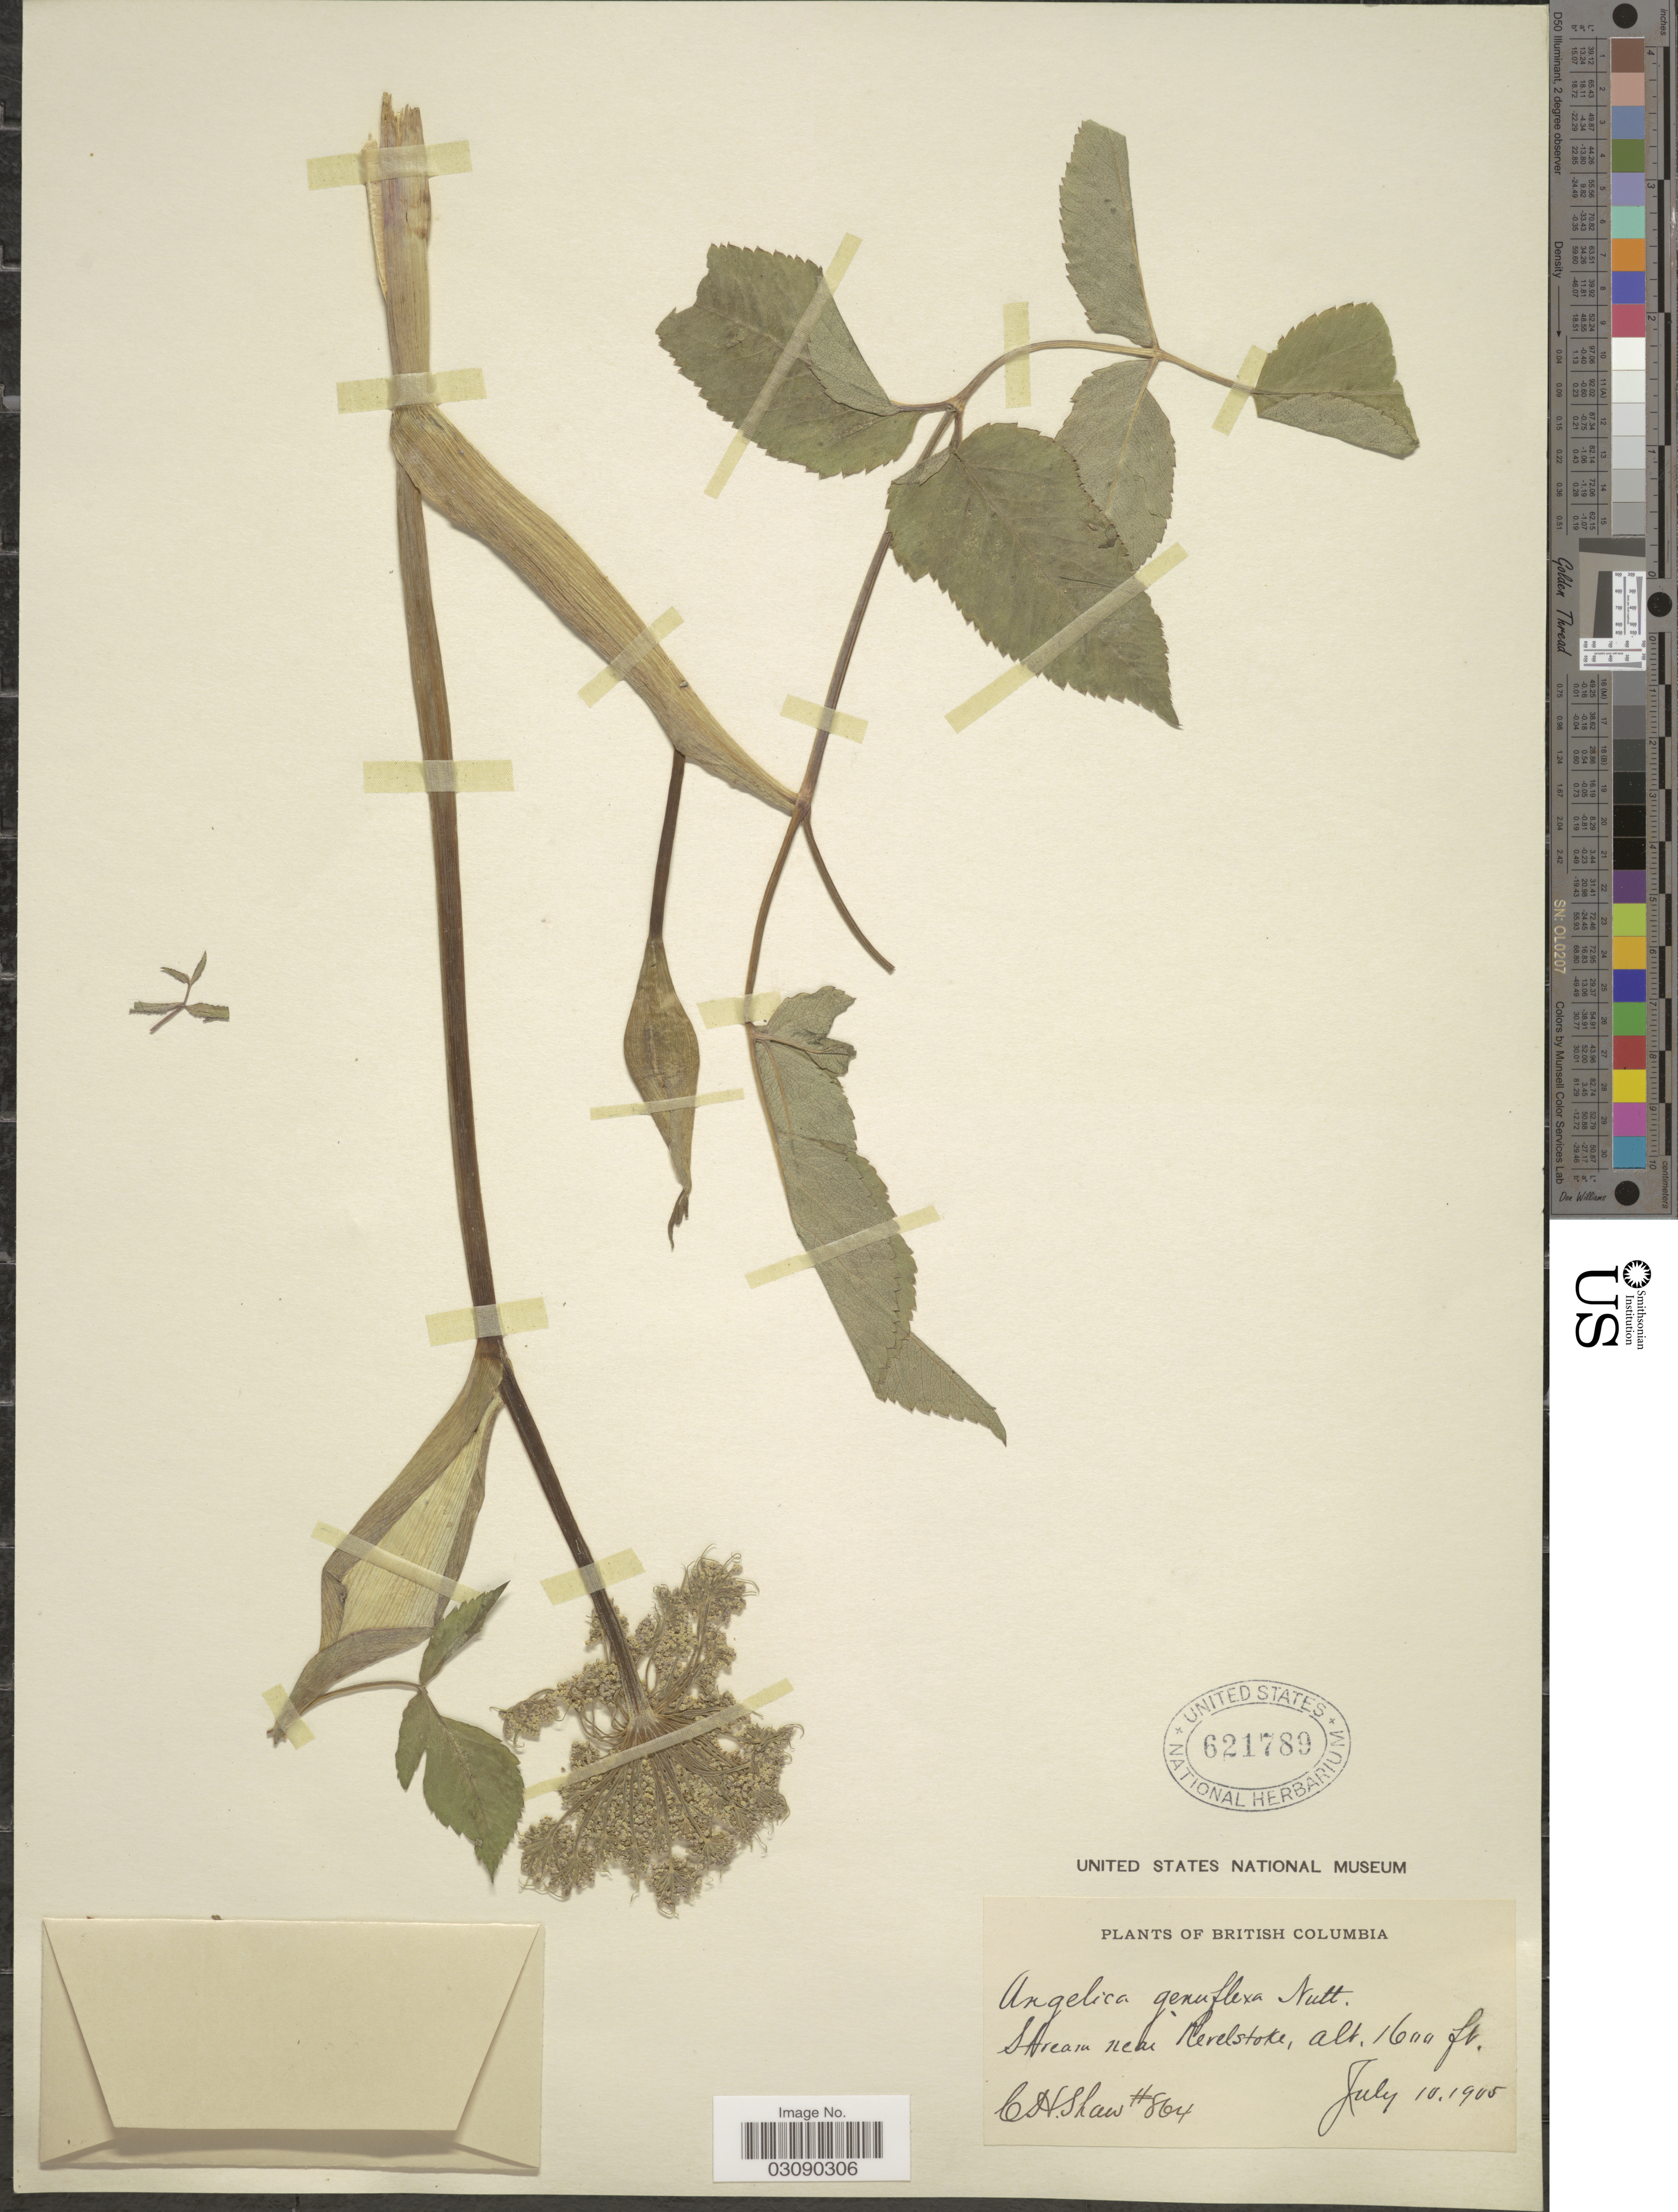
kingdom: Plantae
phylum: Tracheophyta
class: Magnoliopsida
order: Apiales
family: Apiaceae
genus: Angelica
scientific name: Angelica genuflexa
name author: Nutt.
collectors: C. H. Shaw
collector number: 864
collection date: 1905-07-10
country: Canada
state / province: British Columbia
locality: Stream near Revelstoke.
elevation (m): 488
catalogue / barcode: US 621789